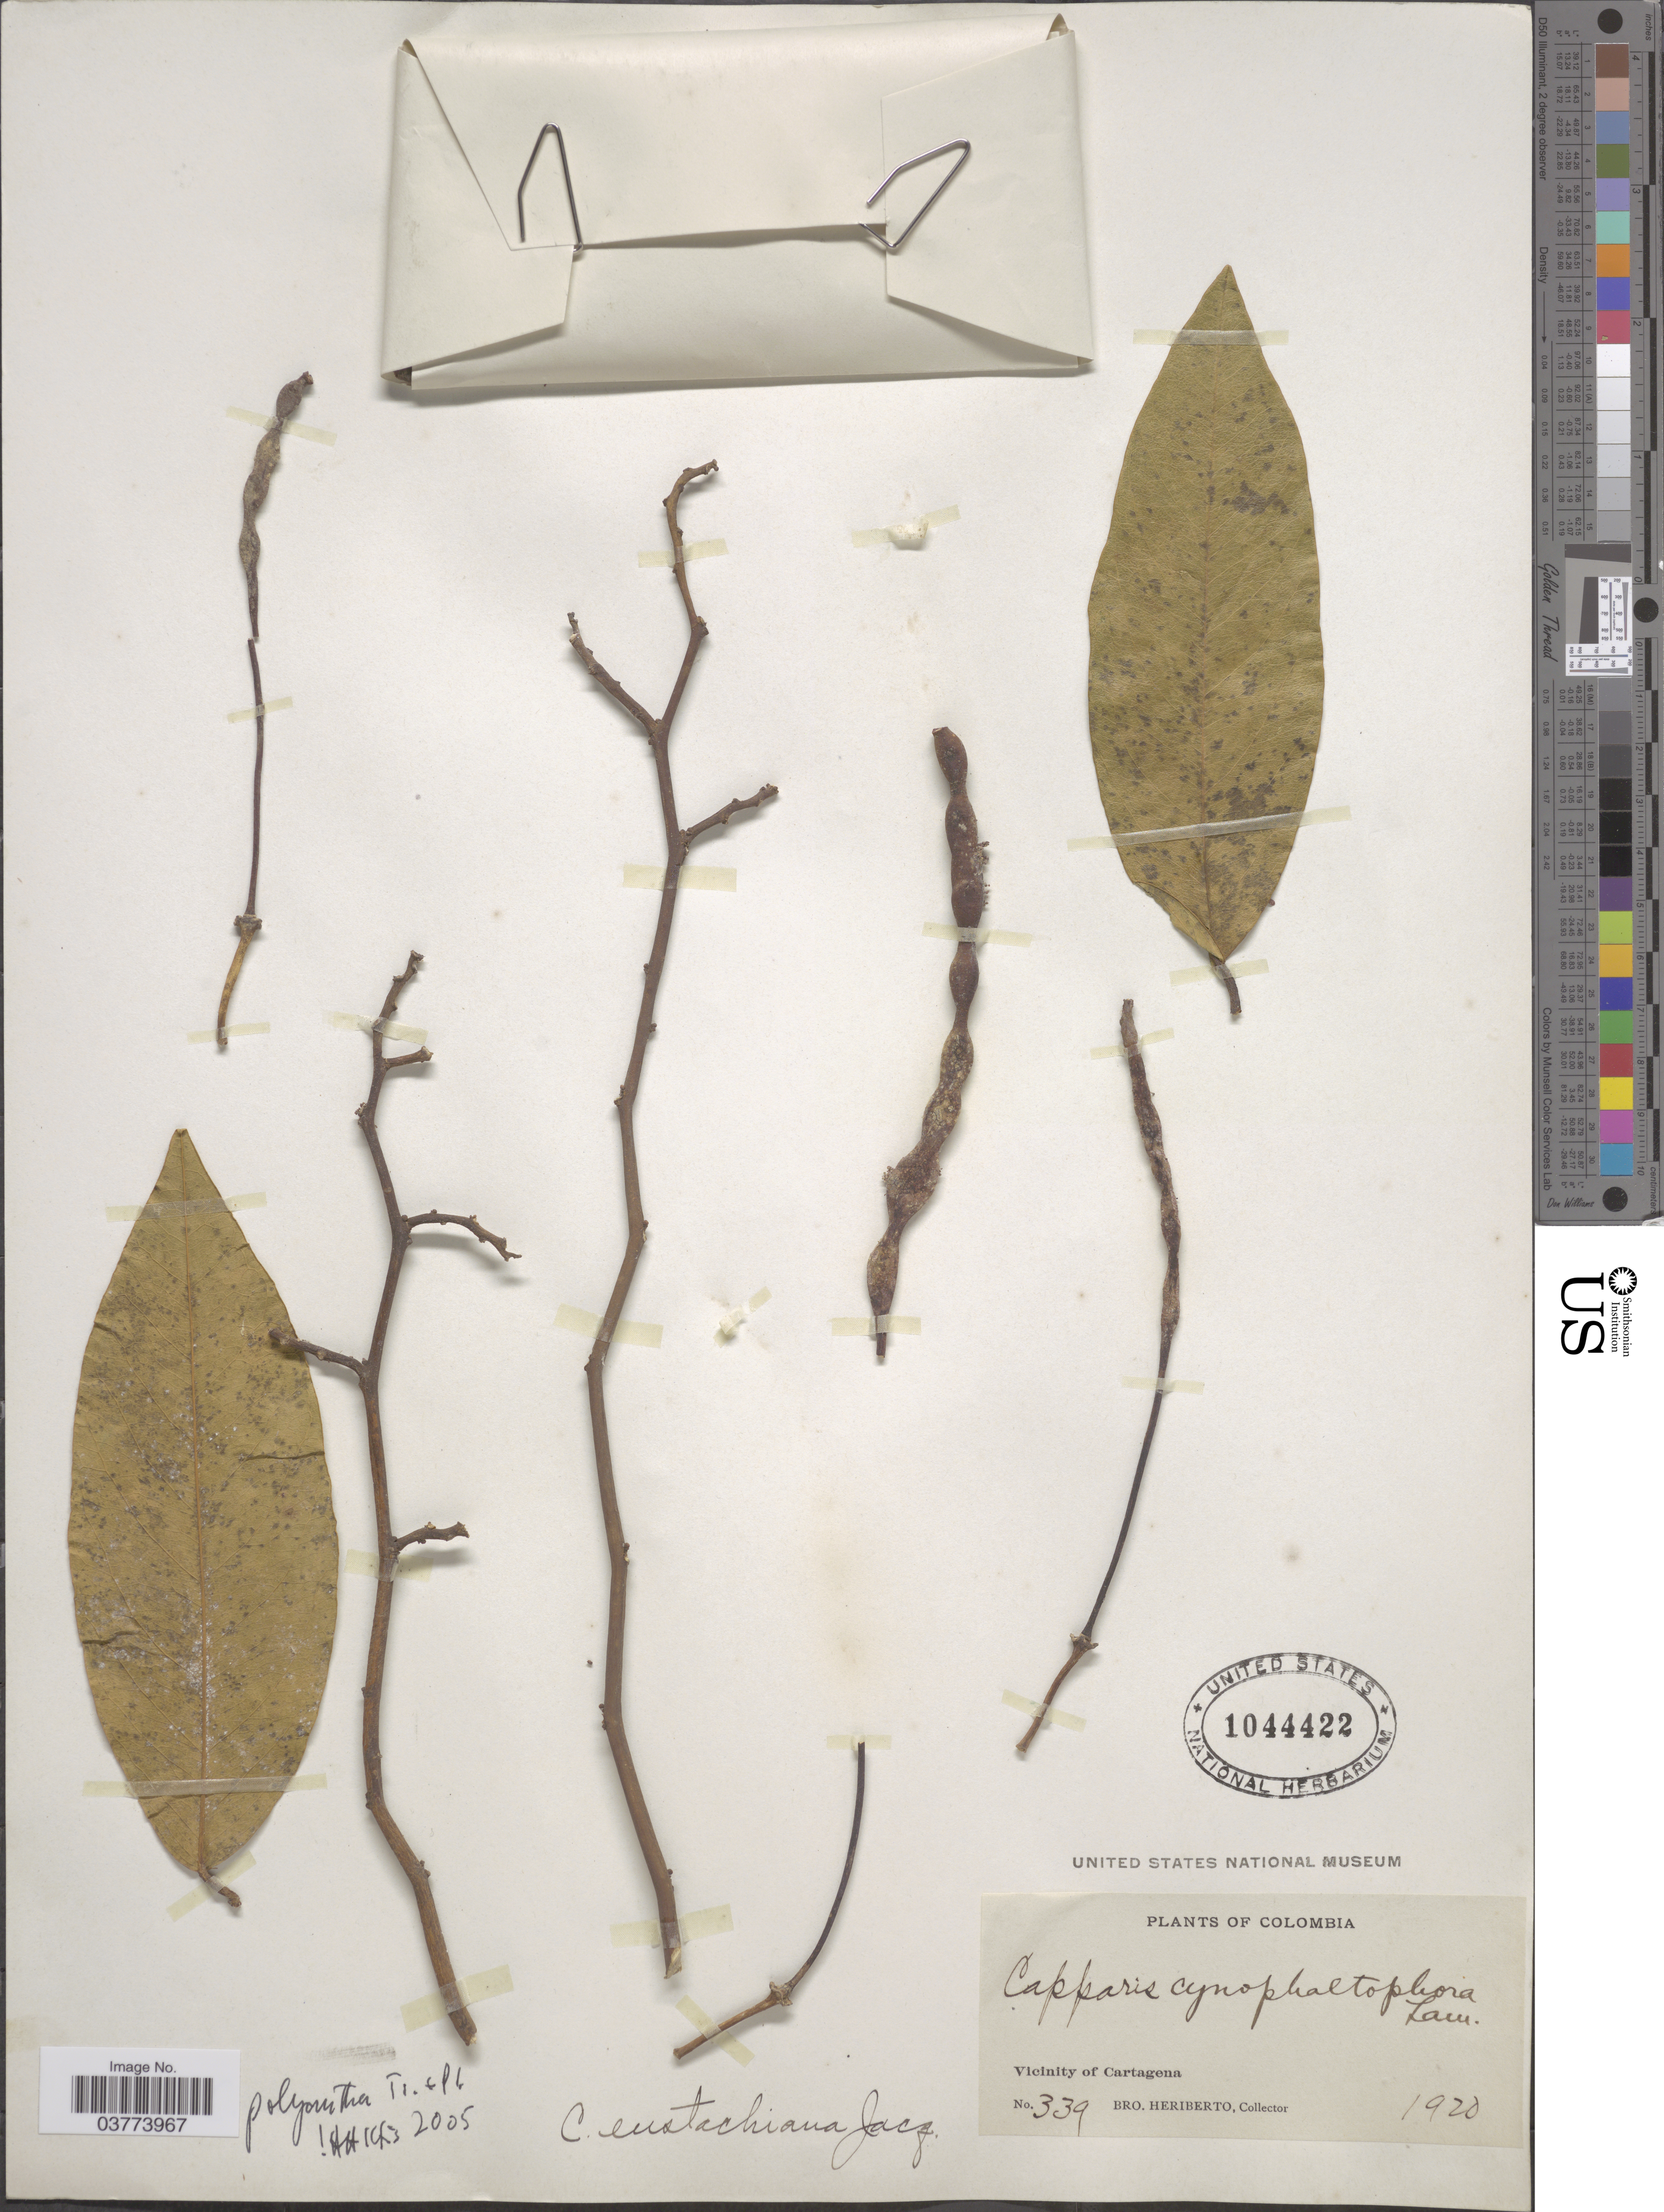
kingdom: Plantae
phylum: Tracheophyta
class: Magnoliopsida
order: Brassicales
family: Capparaceae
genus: Cynophalla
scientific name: Cynophalla polyantha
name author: (Triana & Planch.) Cornejo & Iltis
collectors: B. Heriberto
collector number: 339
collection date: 1920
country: Colombia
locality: Vicinity of Cartagena.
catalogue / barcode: US 1044422